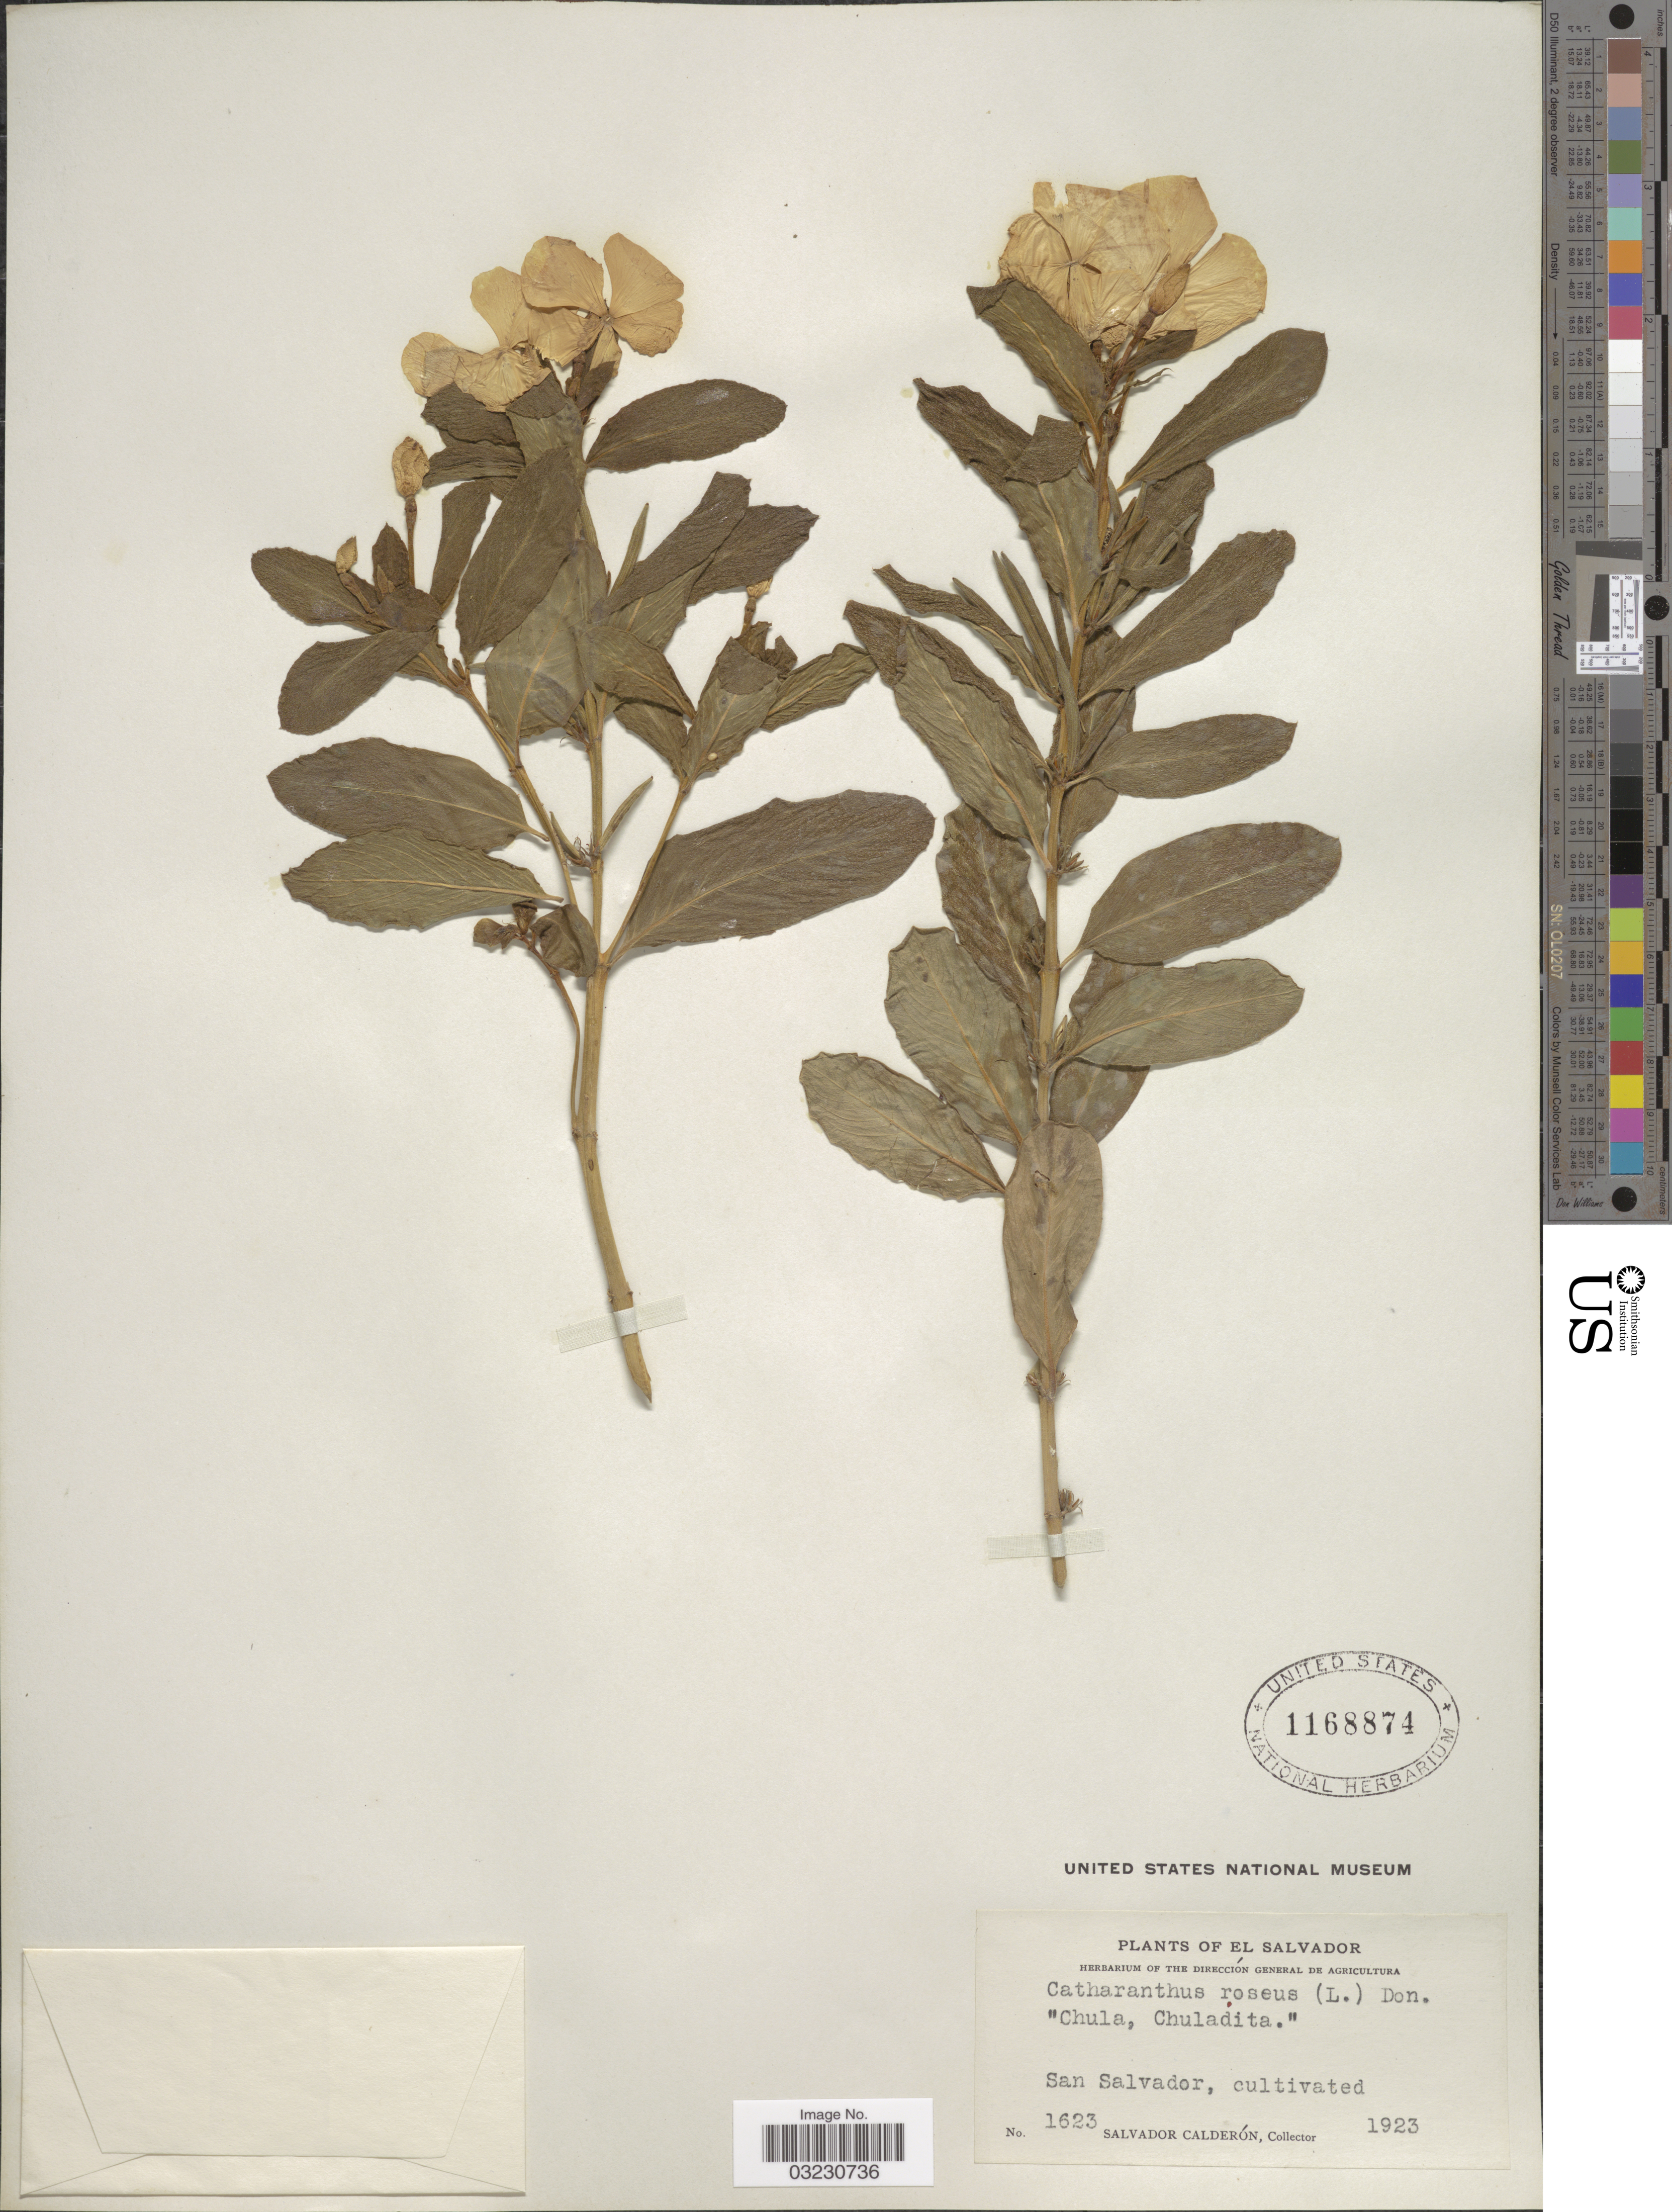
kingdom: Plantae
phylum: Tracheophyta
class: Magnoliopsida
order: Gentianales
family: Apocynaceae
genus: Catharanthus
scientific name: Catharanthus roseus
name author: (L.) G. Don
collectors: S. Calderón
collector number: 1623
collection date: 1923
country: El Salvador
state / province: San Salvador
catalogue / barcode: US 1168874